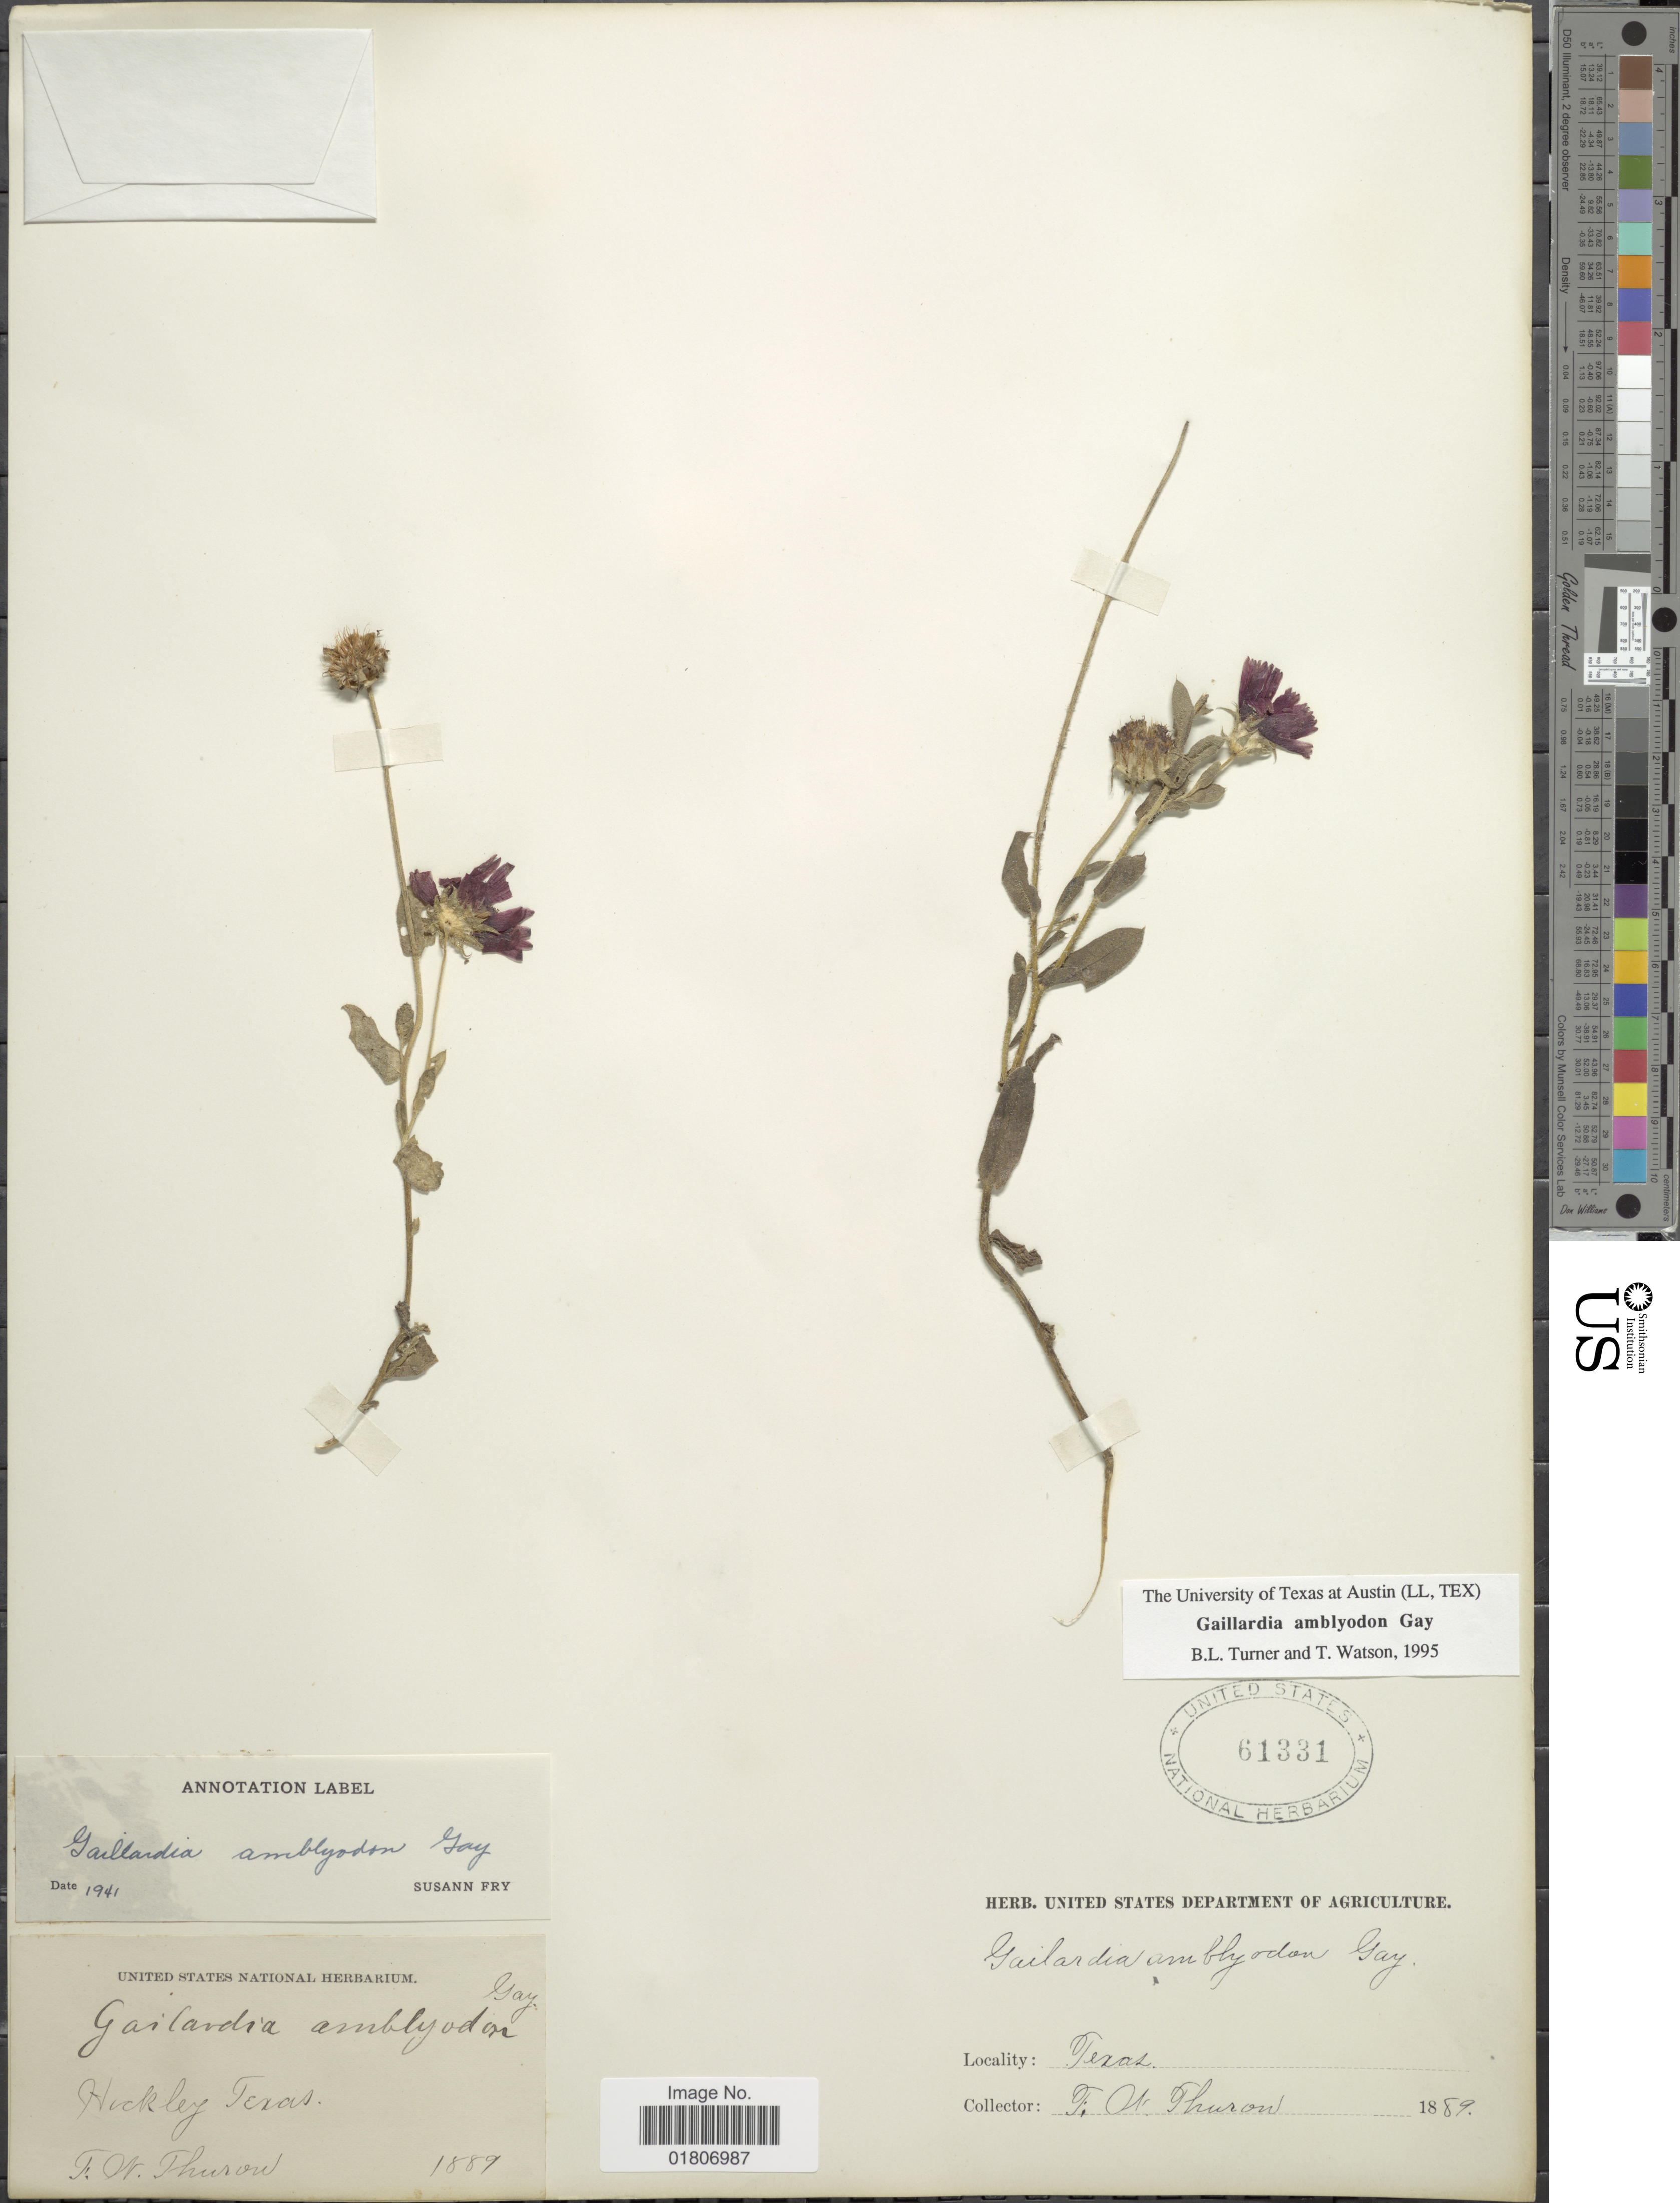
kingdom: Plantae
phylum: Tracheophyta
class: Magnoliopsida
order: Asterales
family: Asteraceae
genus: Gaillardia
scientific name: Gaillardia amblyodon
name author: J. Gay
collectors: F. Thuron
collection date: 1889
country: United States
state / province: Texas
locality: Hockley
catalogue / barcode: US 61331